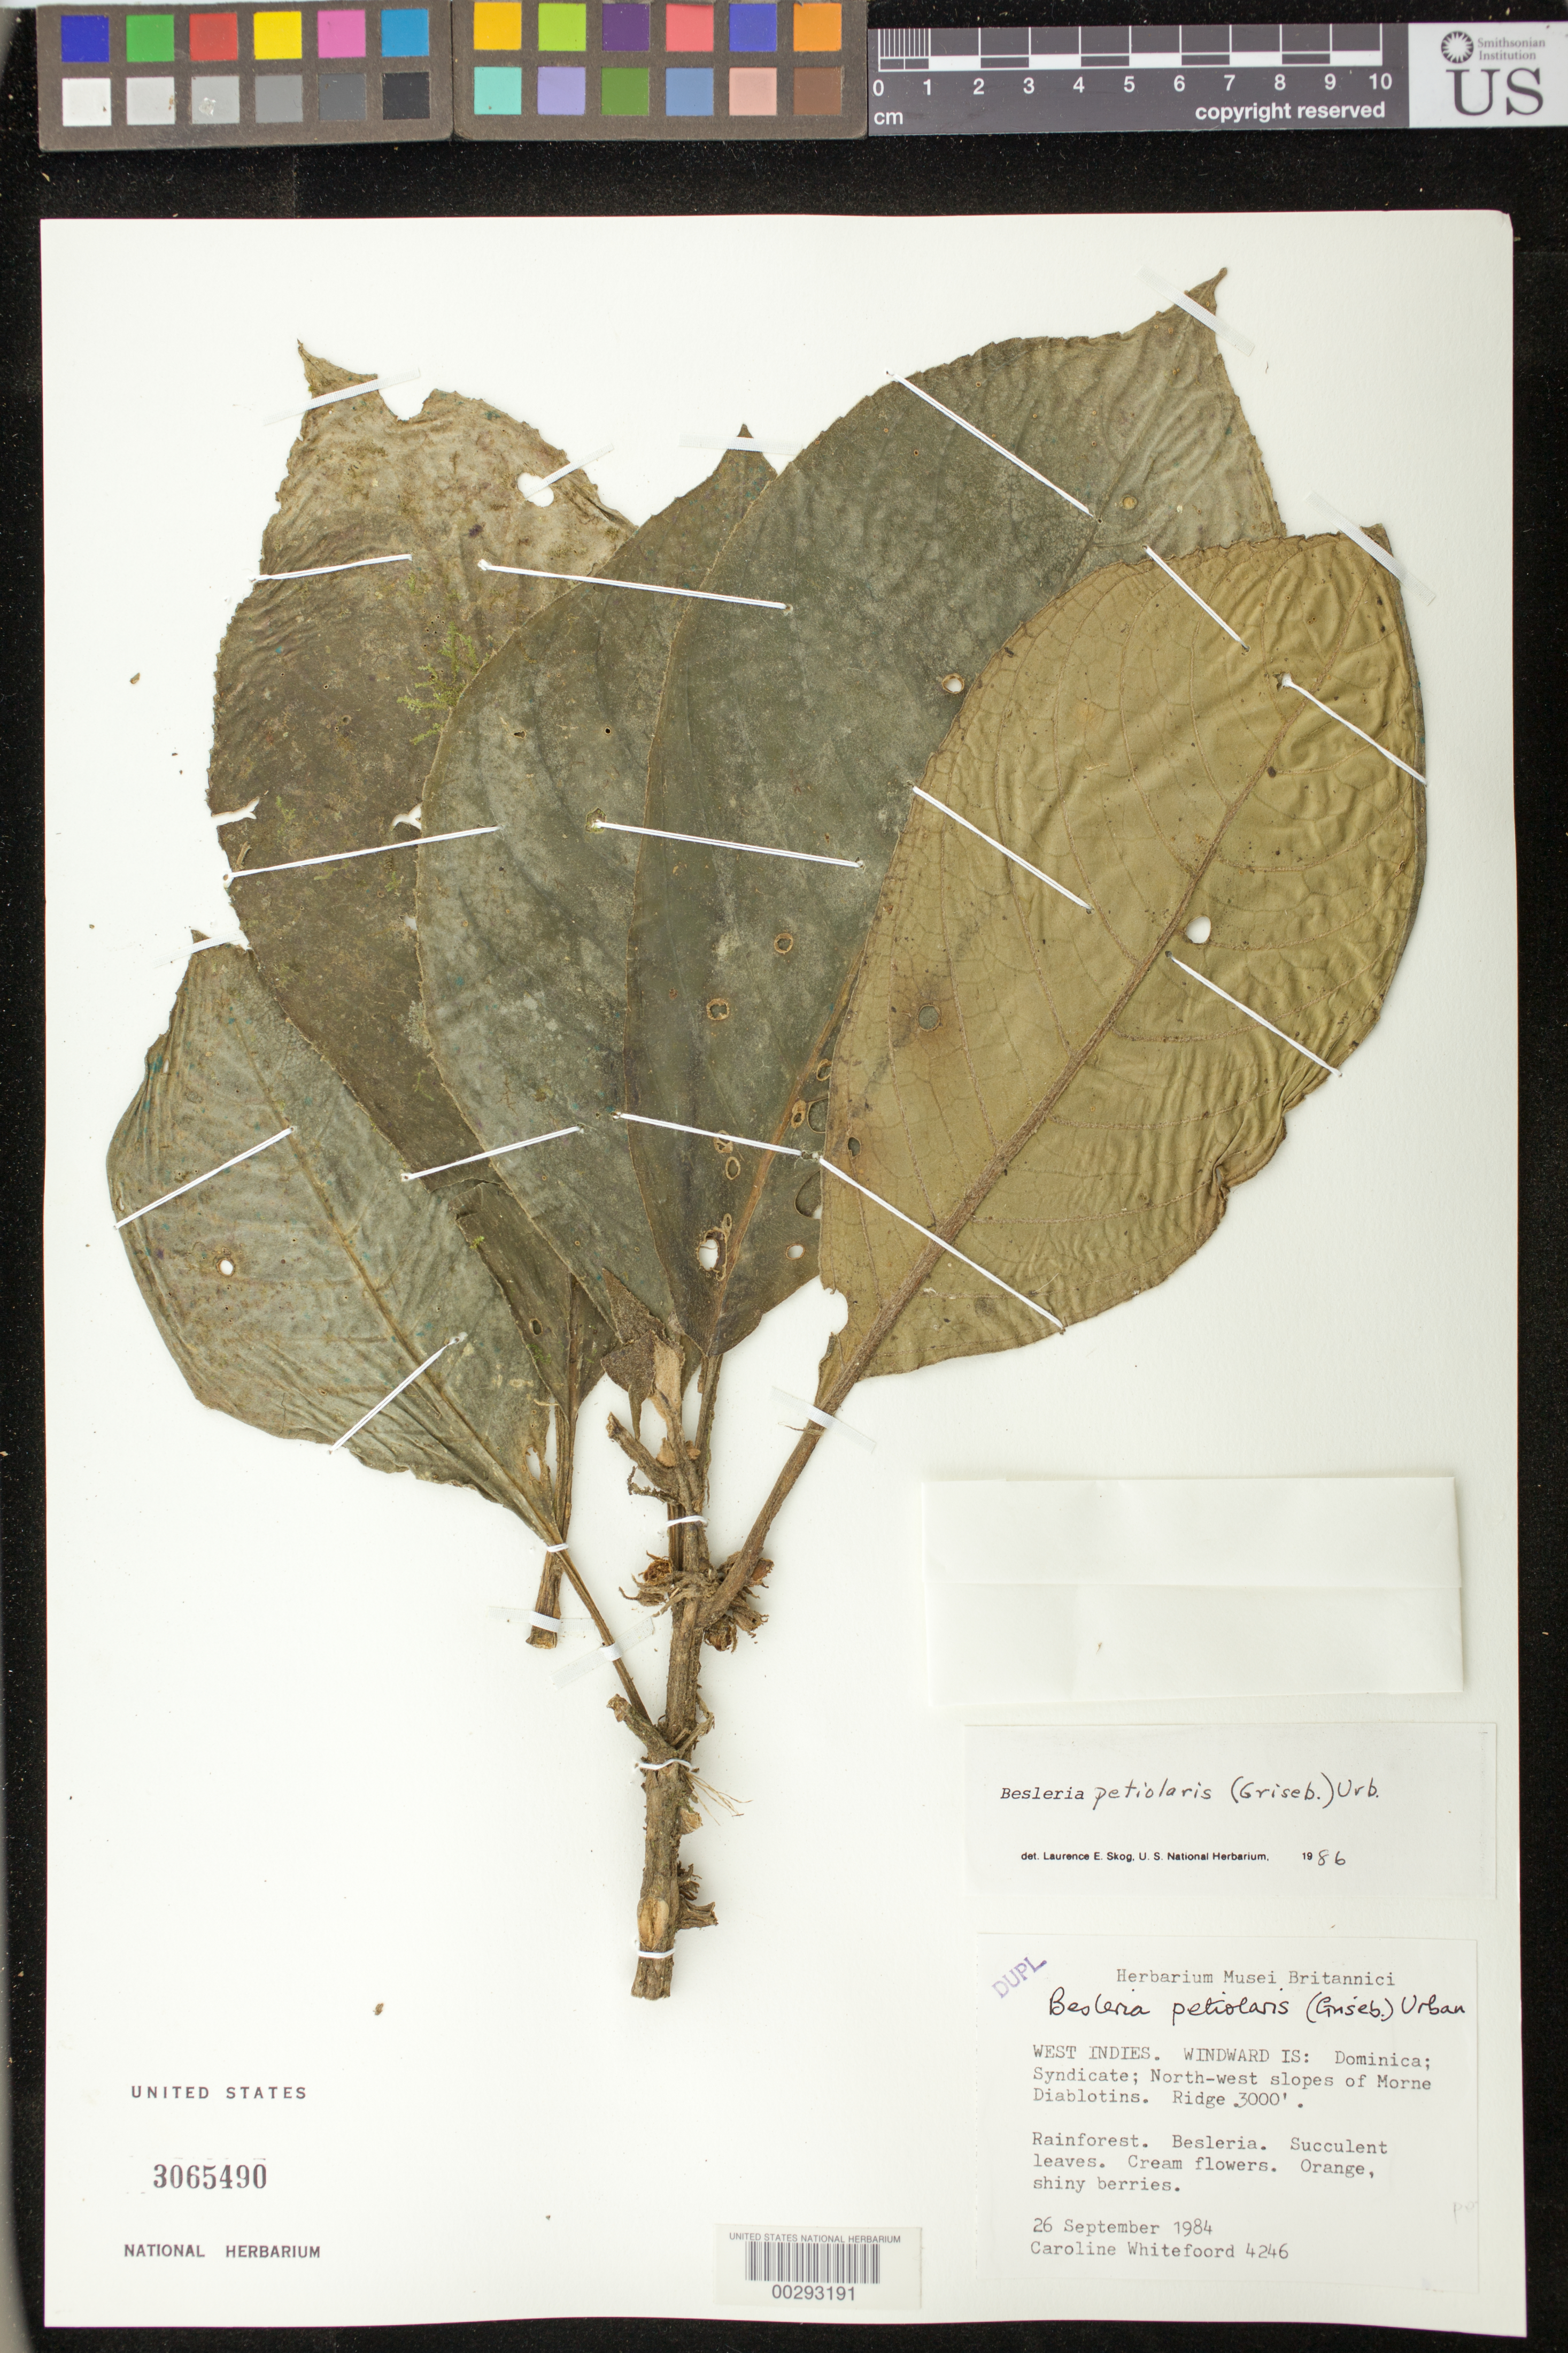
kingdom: Plantae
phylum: Tracheophyta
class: Magnoliopsida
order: Lamiales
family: Gesneriaceae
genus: Besleria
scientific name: Besleria petiolaris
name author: (Griseb.) Urb.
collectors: C. Whitefoord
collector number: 4246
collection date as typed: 26 Sep 1983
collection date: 1983-09-26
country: Dominica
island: Dominica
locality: NW slopes of Morne Diablotins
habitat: Rainforest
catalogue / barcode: US 3065490